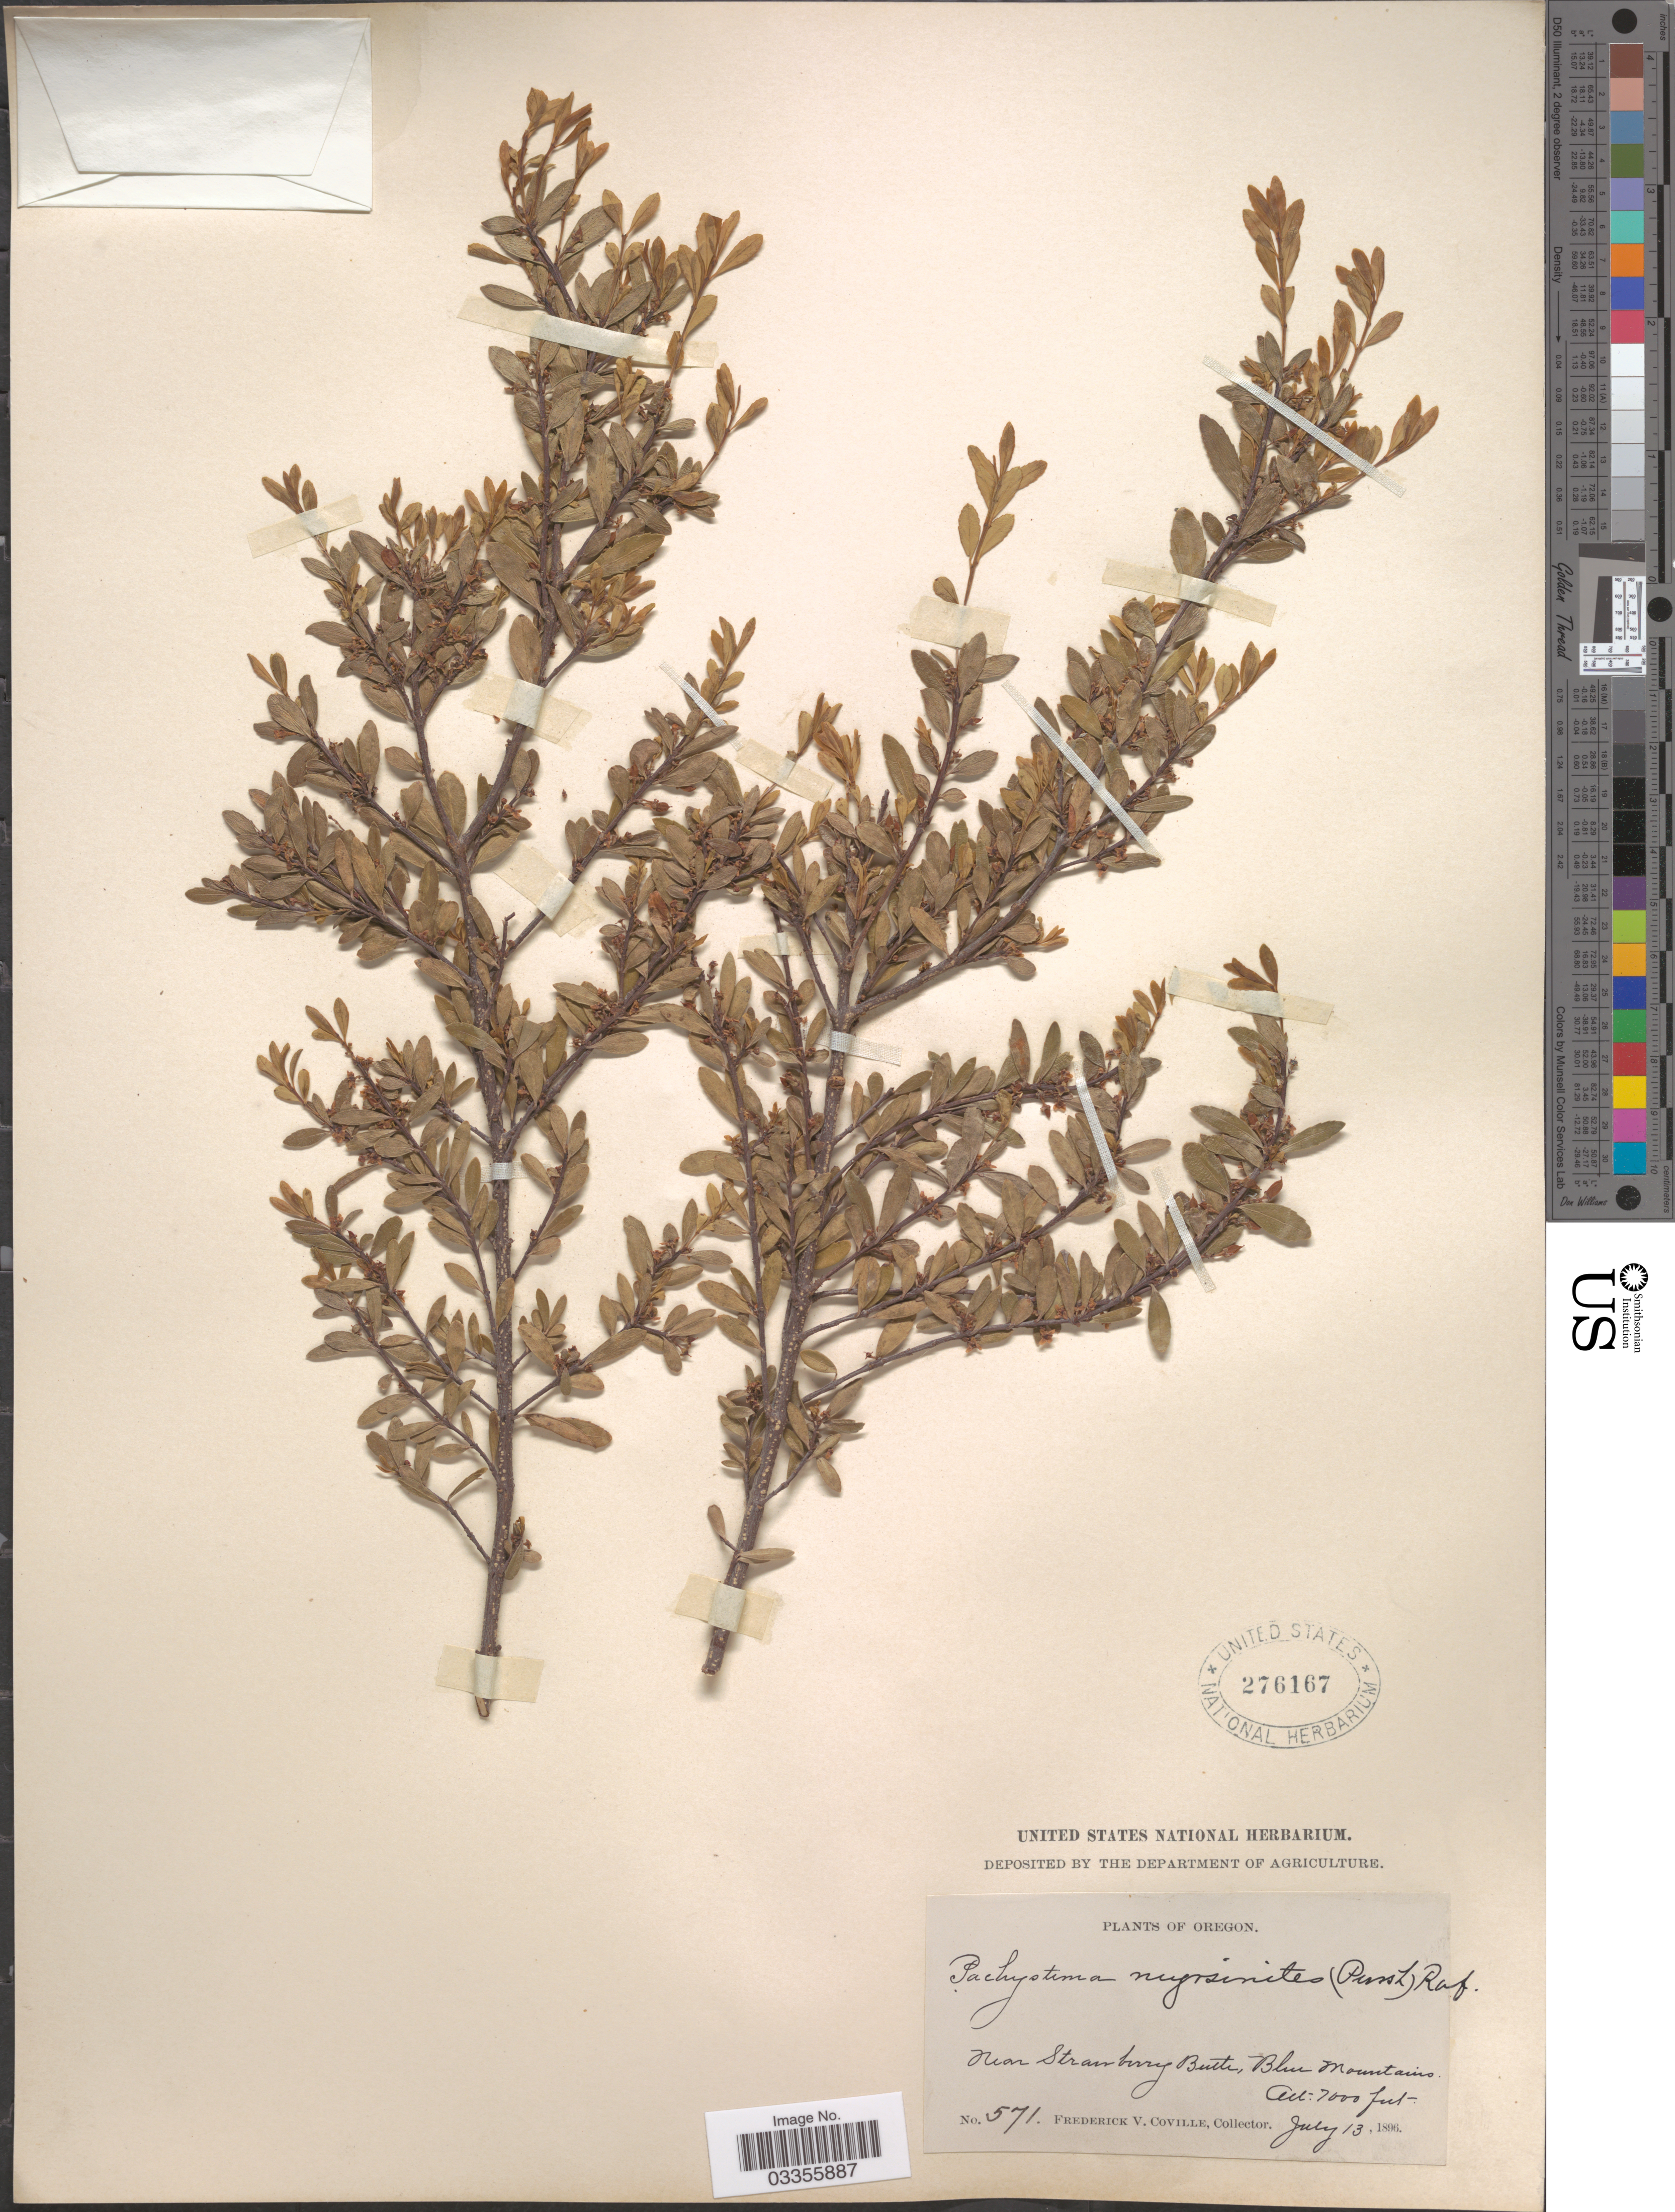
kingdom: Plantae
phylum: Tracheophyta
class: Magnoliopsida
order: Celastrales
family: Celastraceae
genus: Paxistima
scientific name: Paxistima myrsinites subsp. myrsinites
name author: (Pursh) Raf.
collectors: F. V. Coville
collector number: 571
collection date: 1896-07-13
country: United States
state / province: Oregon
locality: Near Strawberry Butte, Blue Mountains.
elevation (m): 2134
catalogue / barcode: US 276167